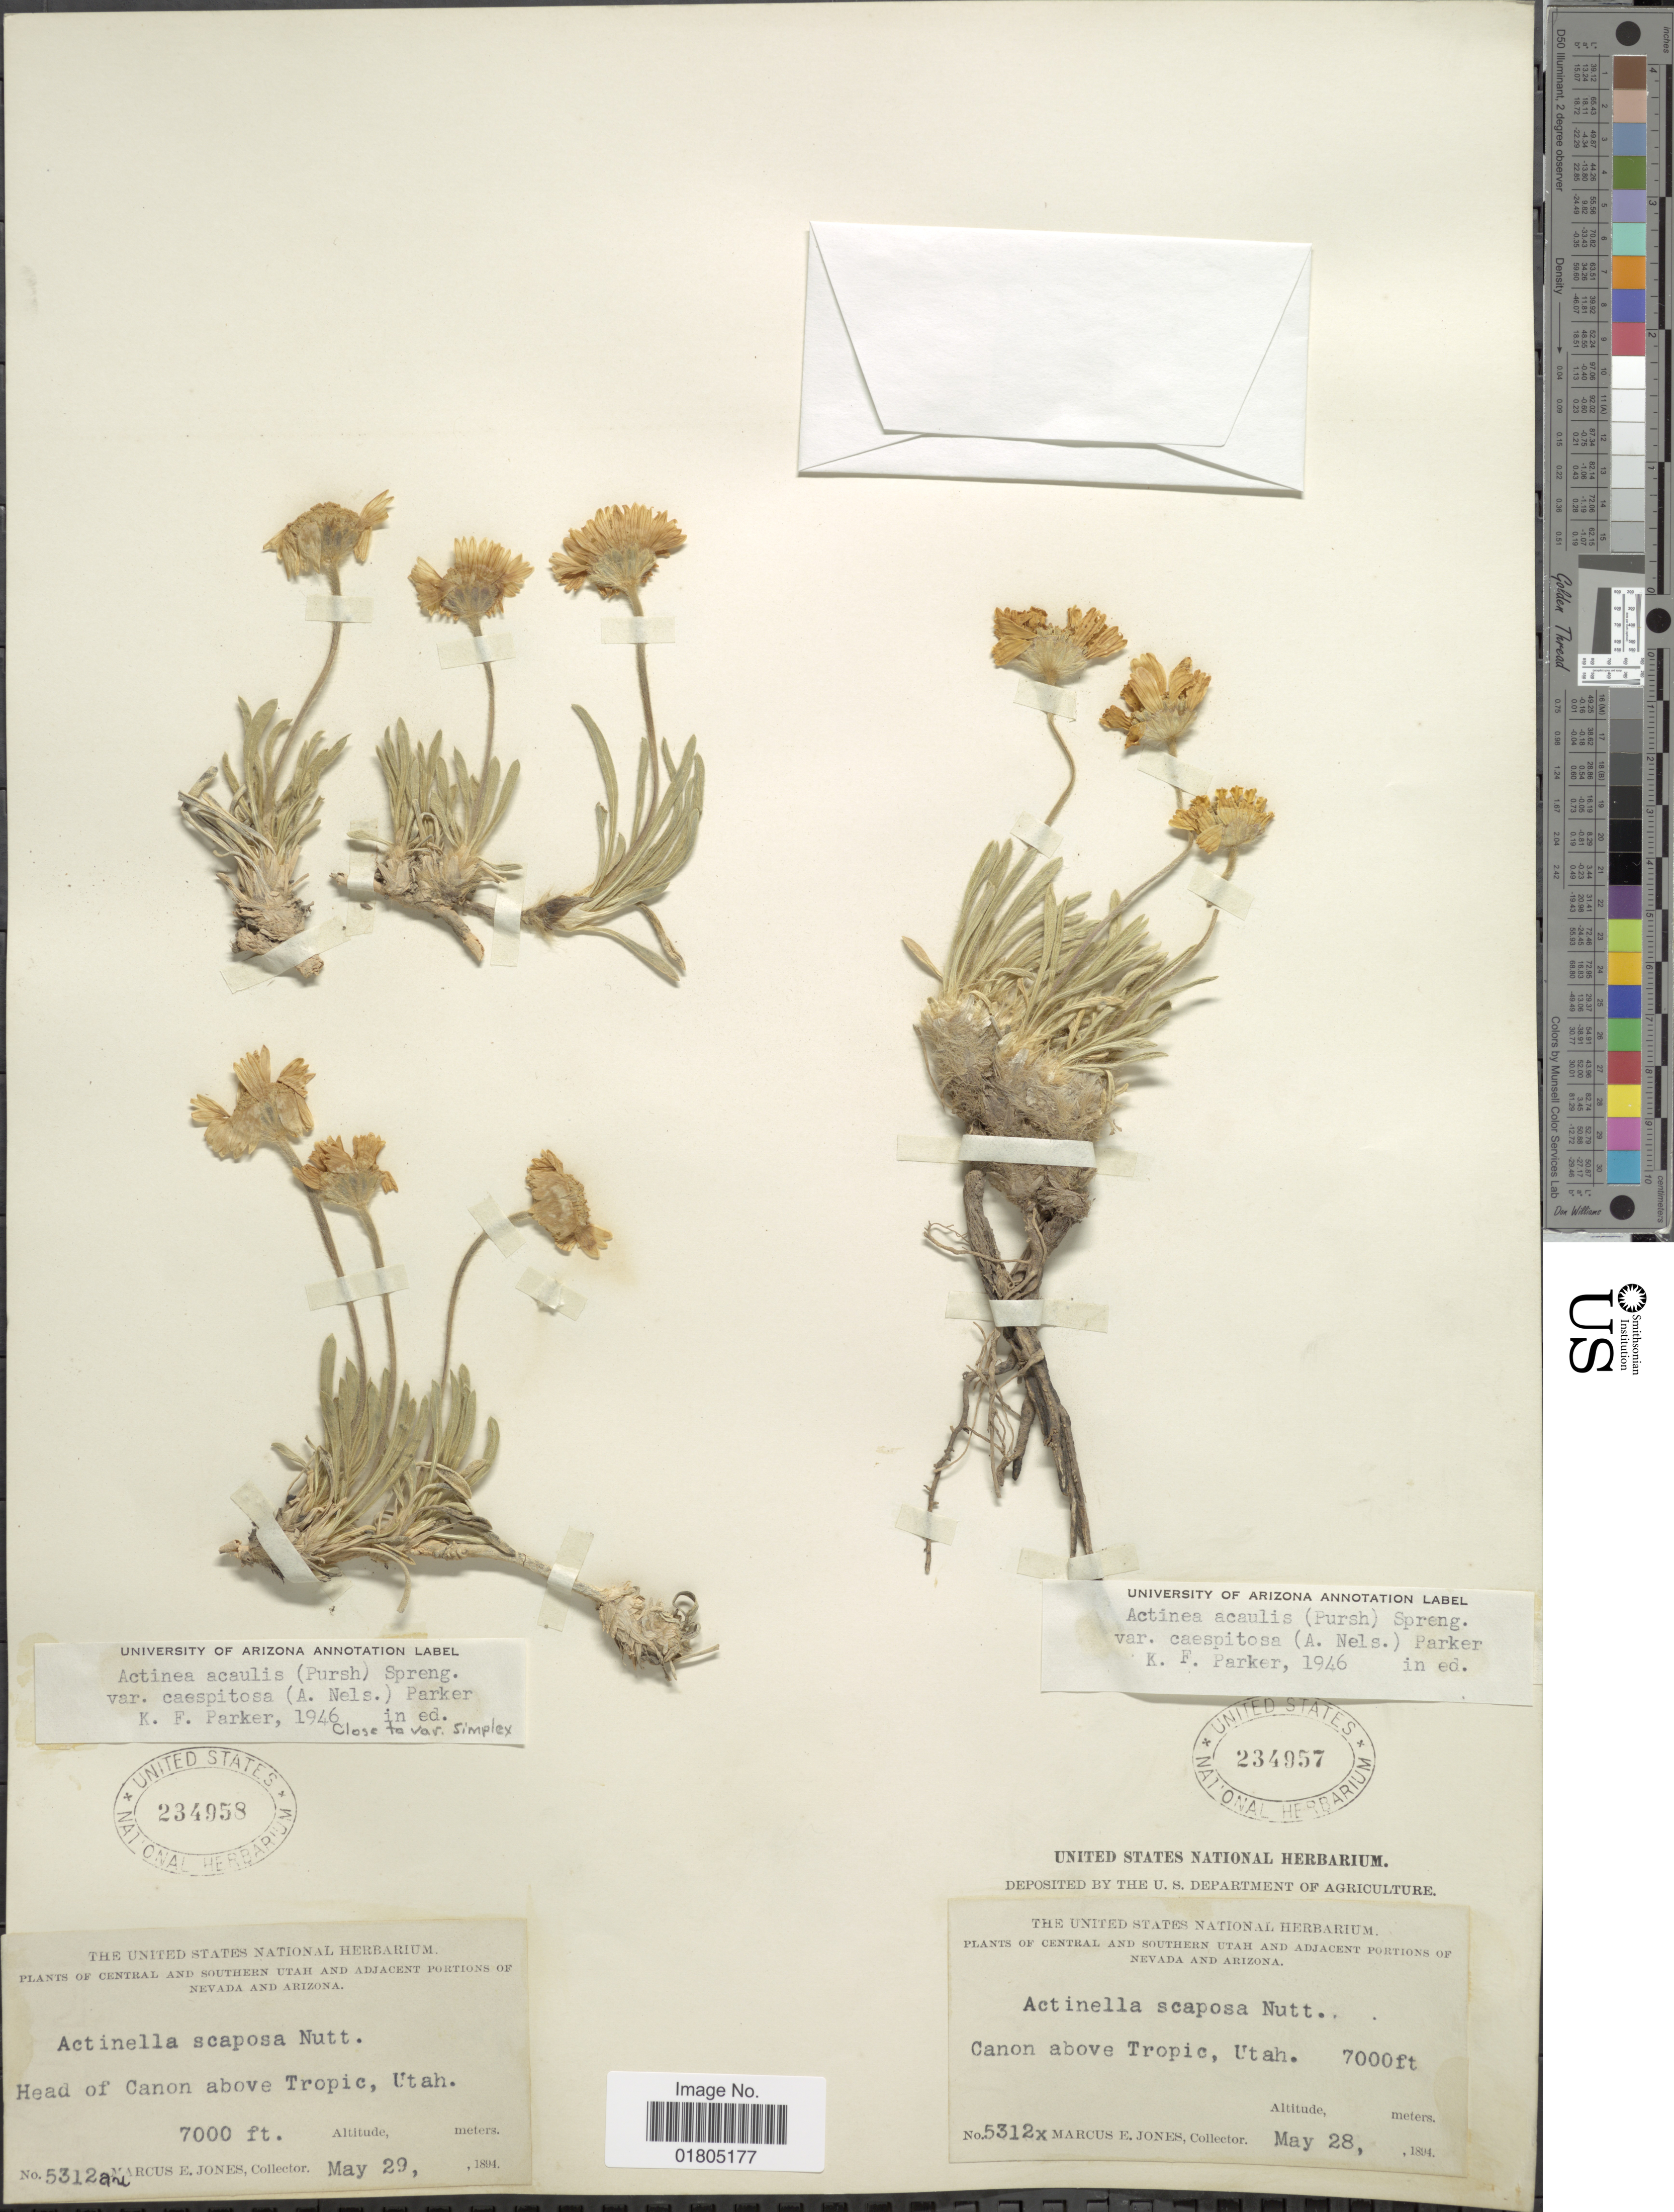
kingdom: Plantae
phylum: Tracheophyta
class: Magnoliopsida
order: Asterales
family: Asteraceae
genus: Actinea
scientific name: Actinea acaulis var. caespitosa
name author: (A. Nelson) K.F. Parker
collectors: M. E. Jones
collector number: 5312au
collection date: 1894-05-29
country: United States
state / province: Utah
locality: Head of Canon above Tropic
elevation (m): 2134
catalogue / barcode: US 234958